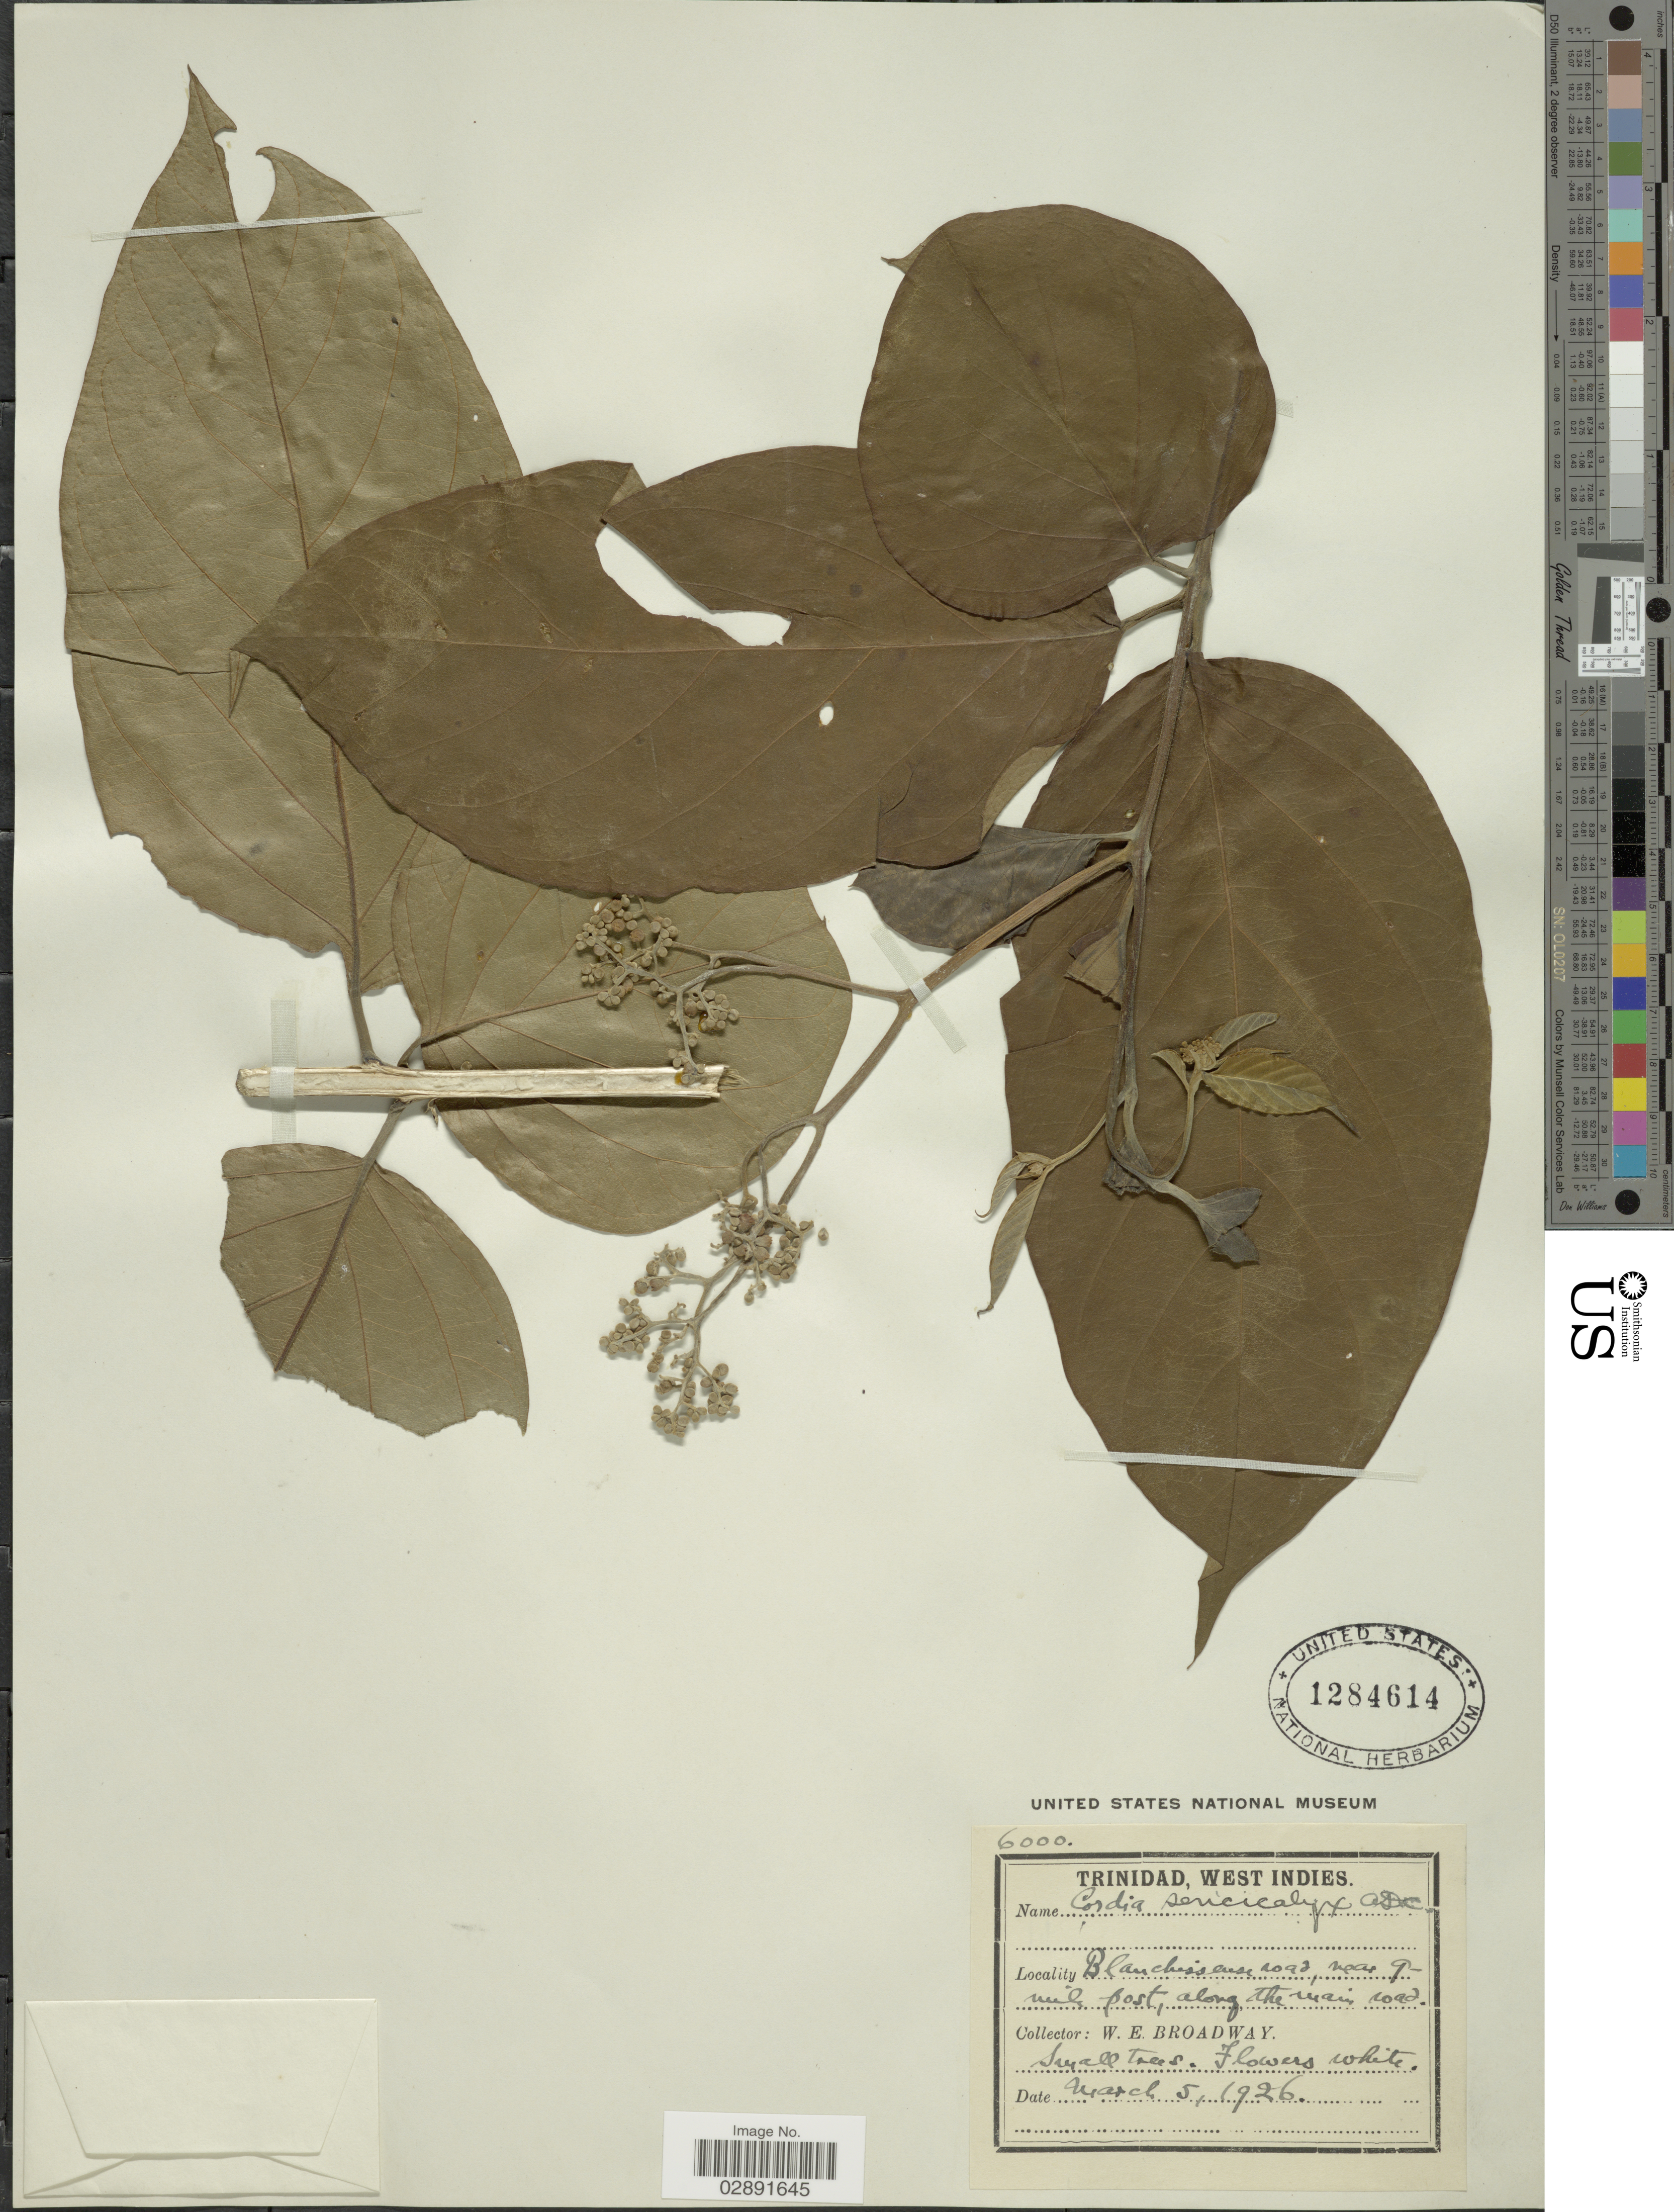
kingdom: Plantae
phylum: Tracheophyta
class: Magnoliopsida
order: Boraginales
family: Cordiaceae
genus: Cordia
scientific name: Cordia sericicalyx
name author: A. DC. in DC.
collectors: W. E. Broadway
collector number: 6000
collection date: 1926-03-05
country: Trinidad and Tobago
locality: Trinidad, British West Indies. Blanchisseuse road, near 9-mile post, along the main road.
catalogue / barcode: US 1284614